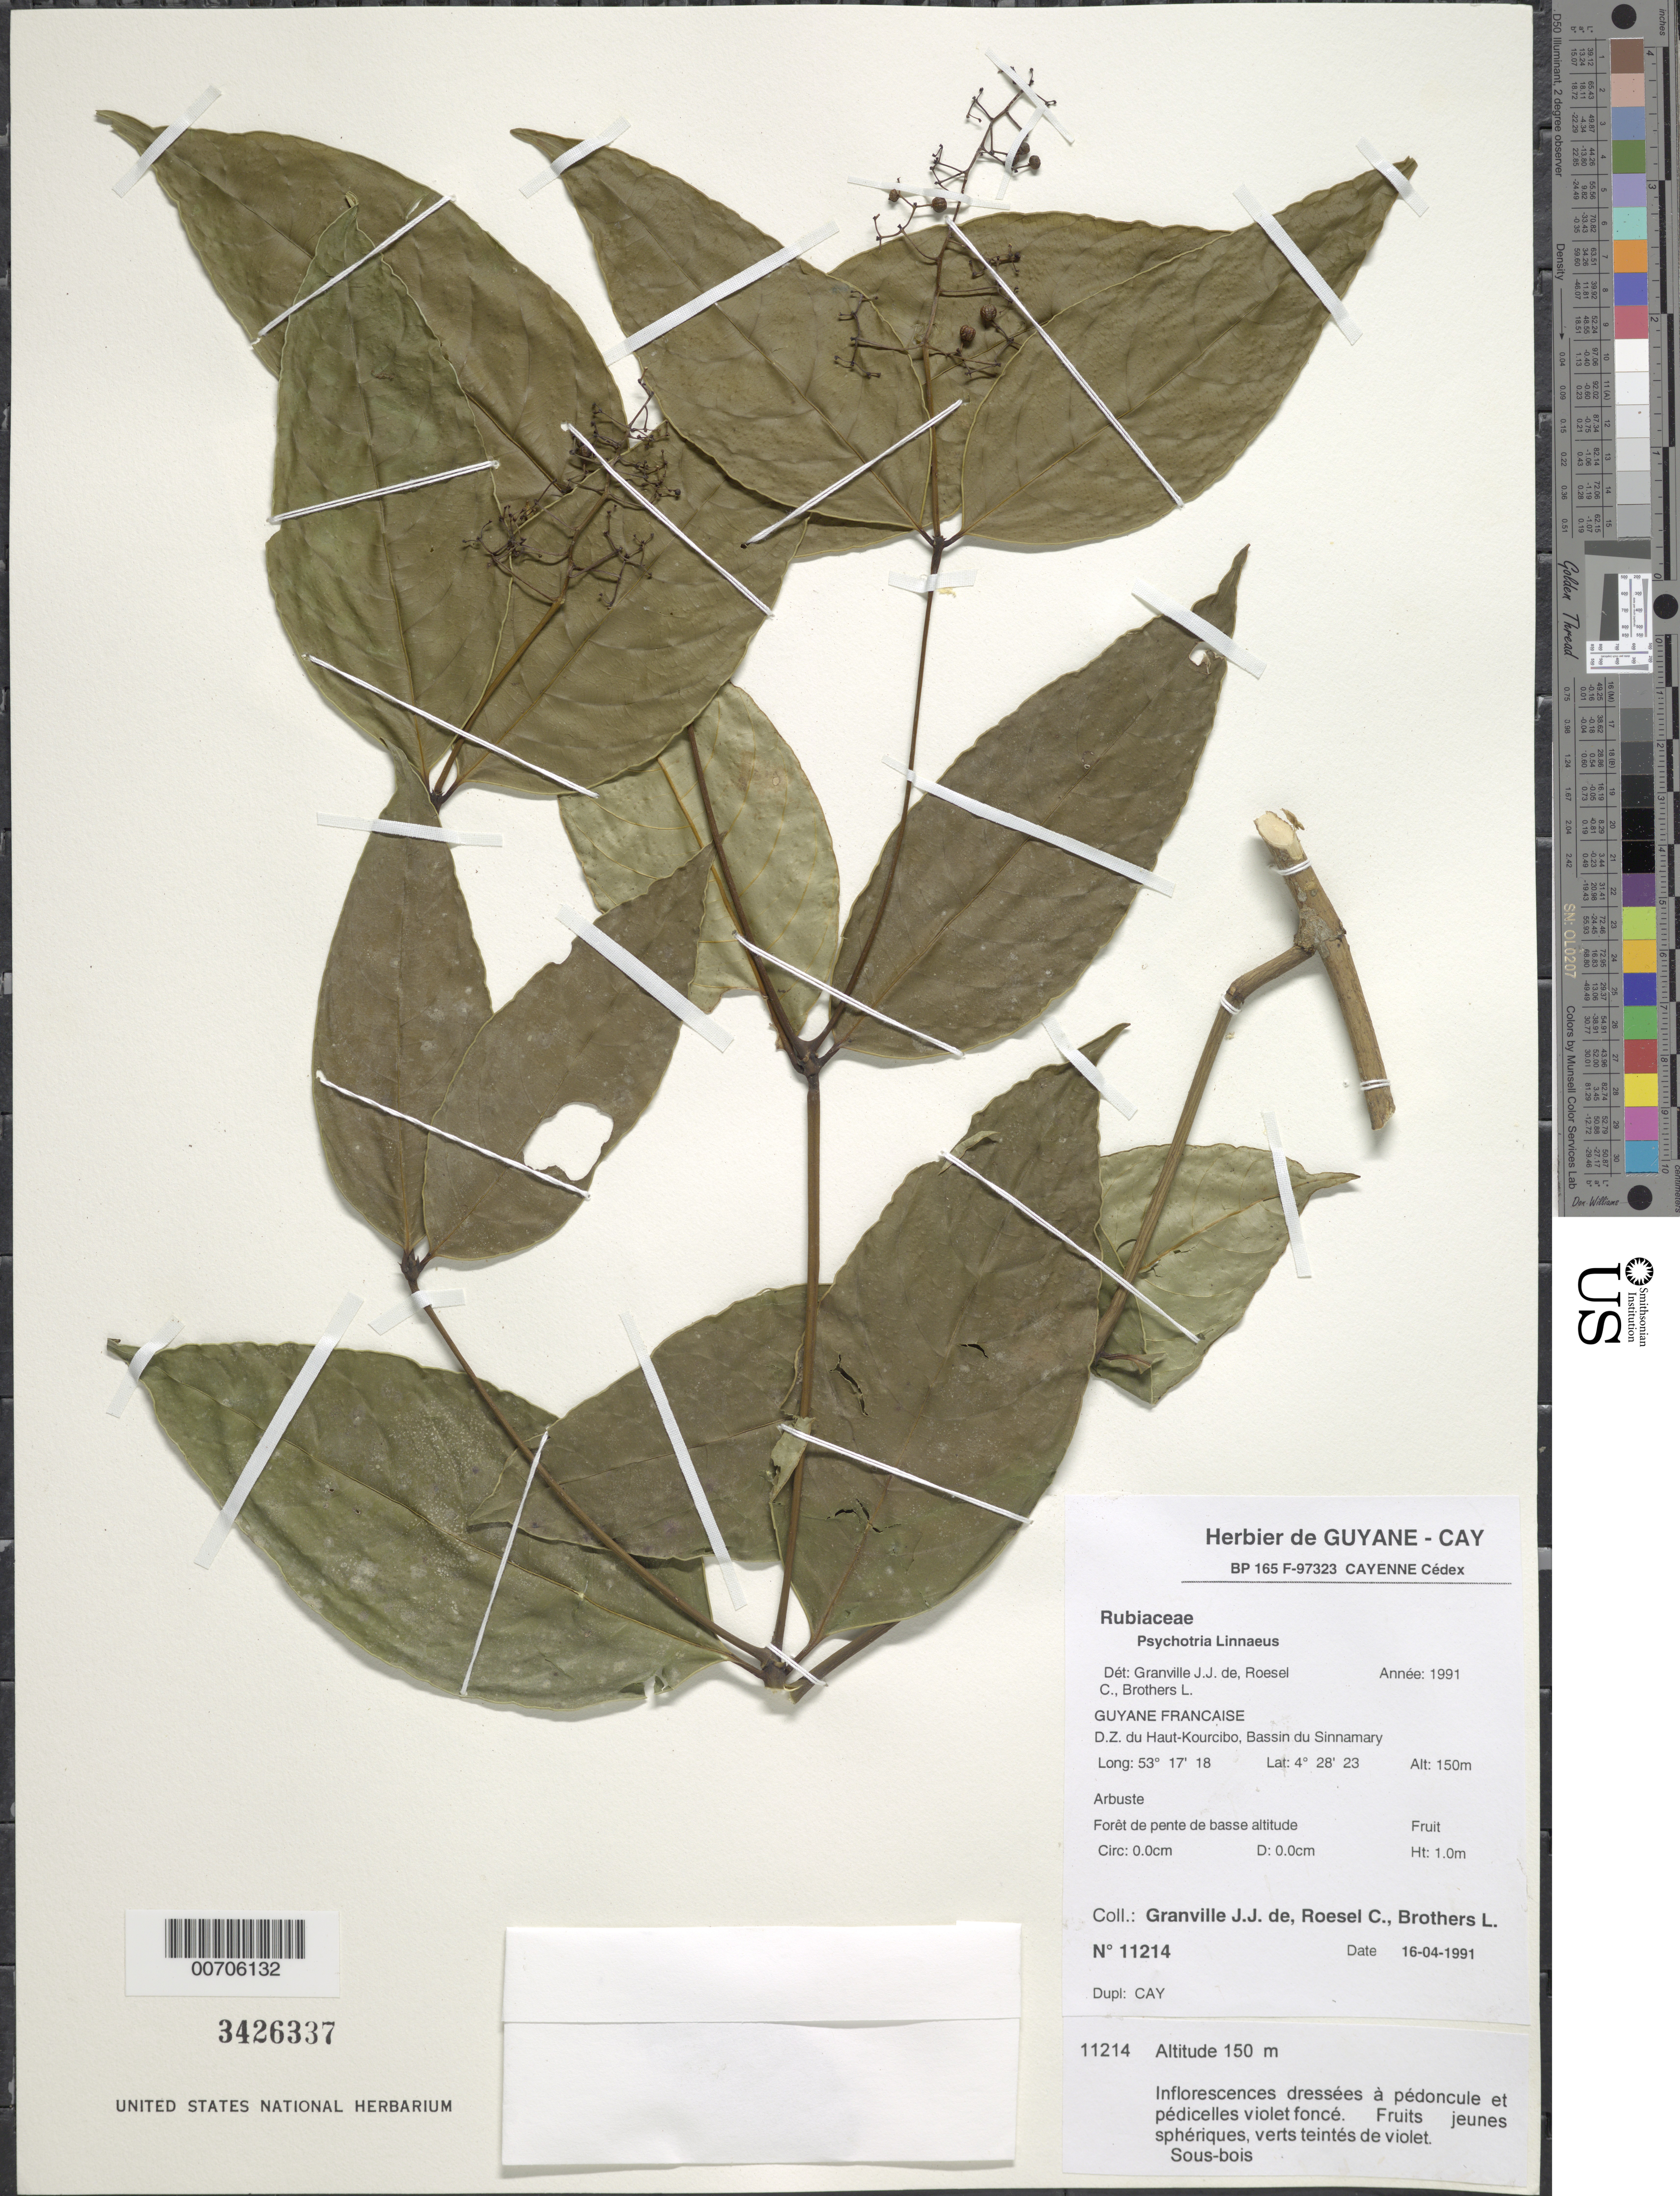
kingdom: Plantae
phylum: Tracheophyta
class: Magnoliopsida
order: Gentianales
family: Rubiaceae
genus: Psychotria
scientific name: Psychotria sp.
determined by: Granville, J. J.; Roesel, C. S.; Brothers, Leslie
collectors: J.-J. de Granville, C. S. Roesel & L. Brothers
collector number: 11214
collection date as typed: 16-Apr-91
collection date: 1991-04-16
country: French Guiana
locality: D.Z. du Haut-Kourcibo, Bassin du Sinnamary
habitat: Low, slope forest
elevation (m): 150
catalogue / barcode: US 3426337